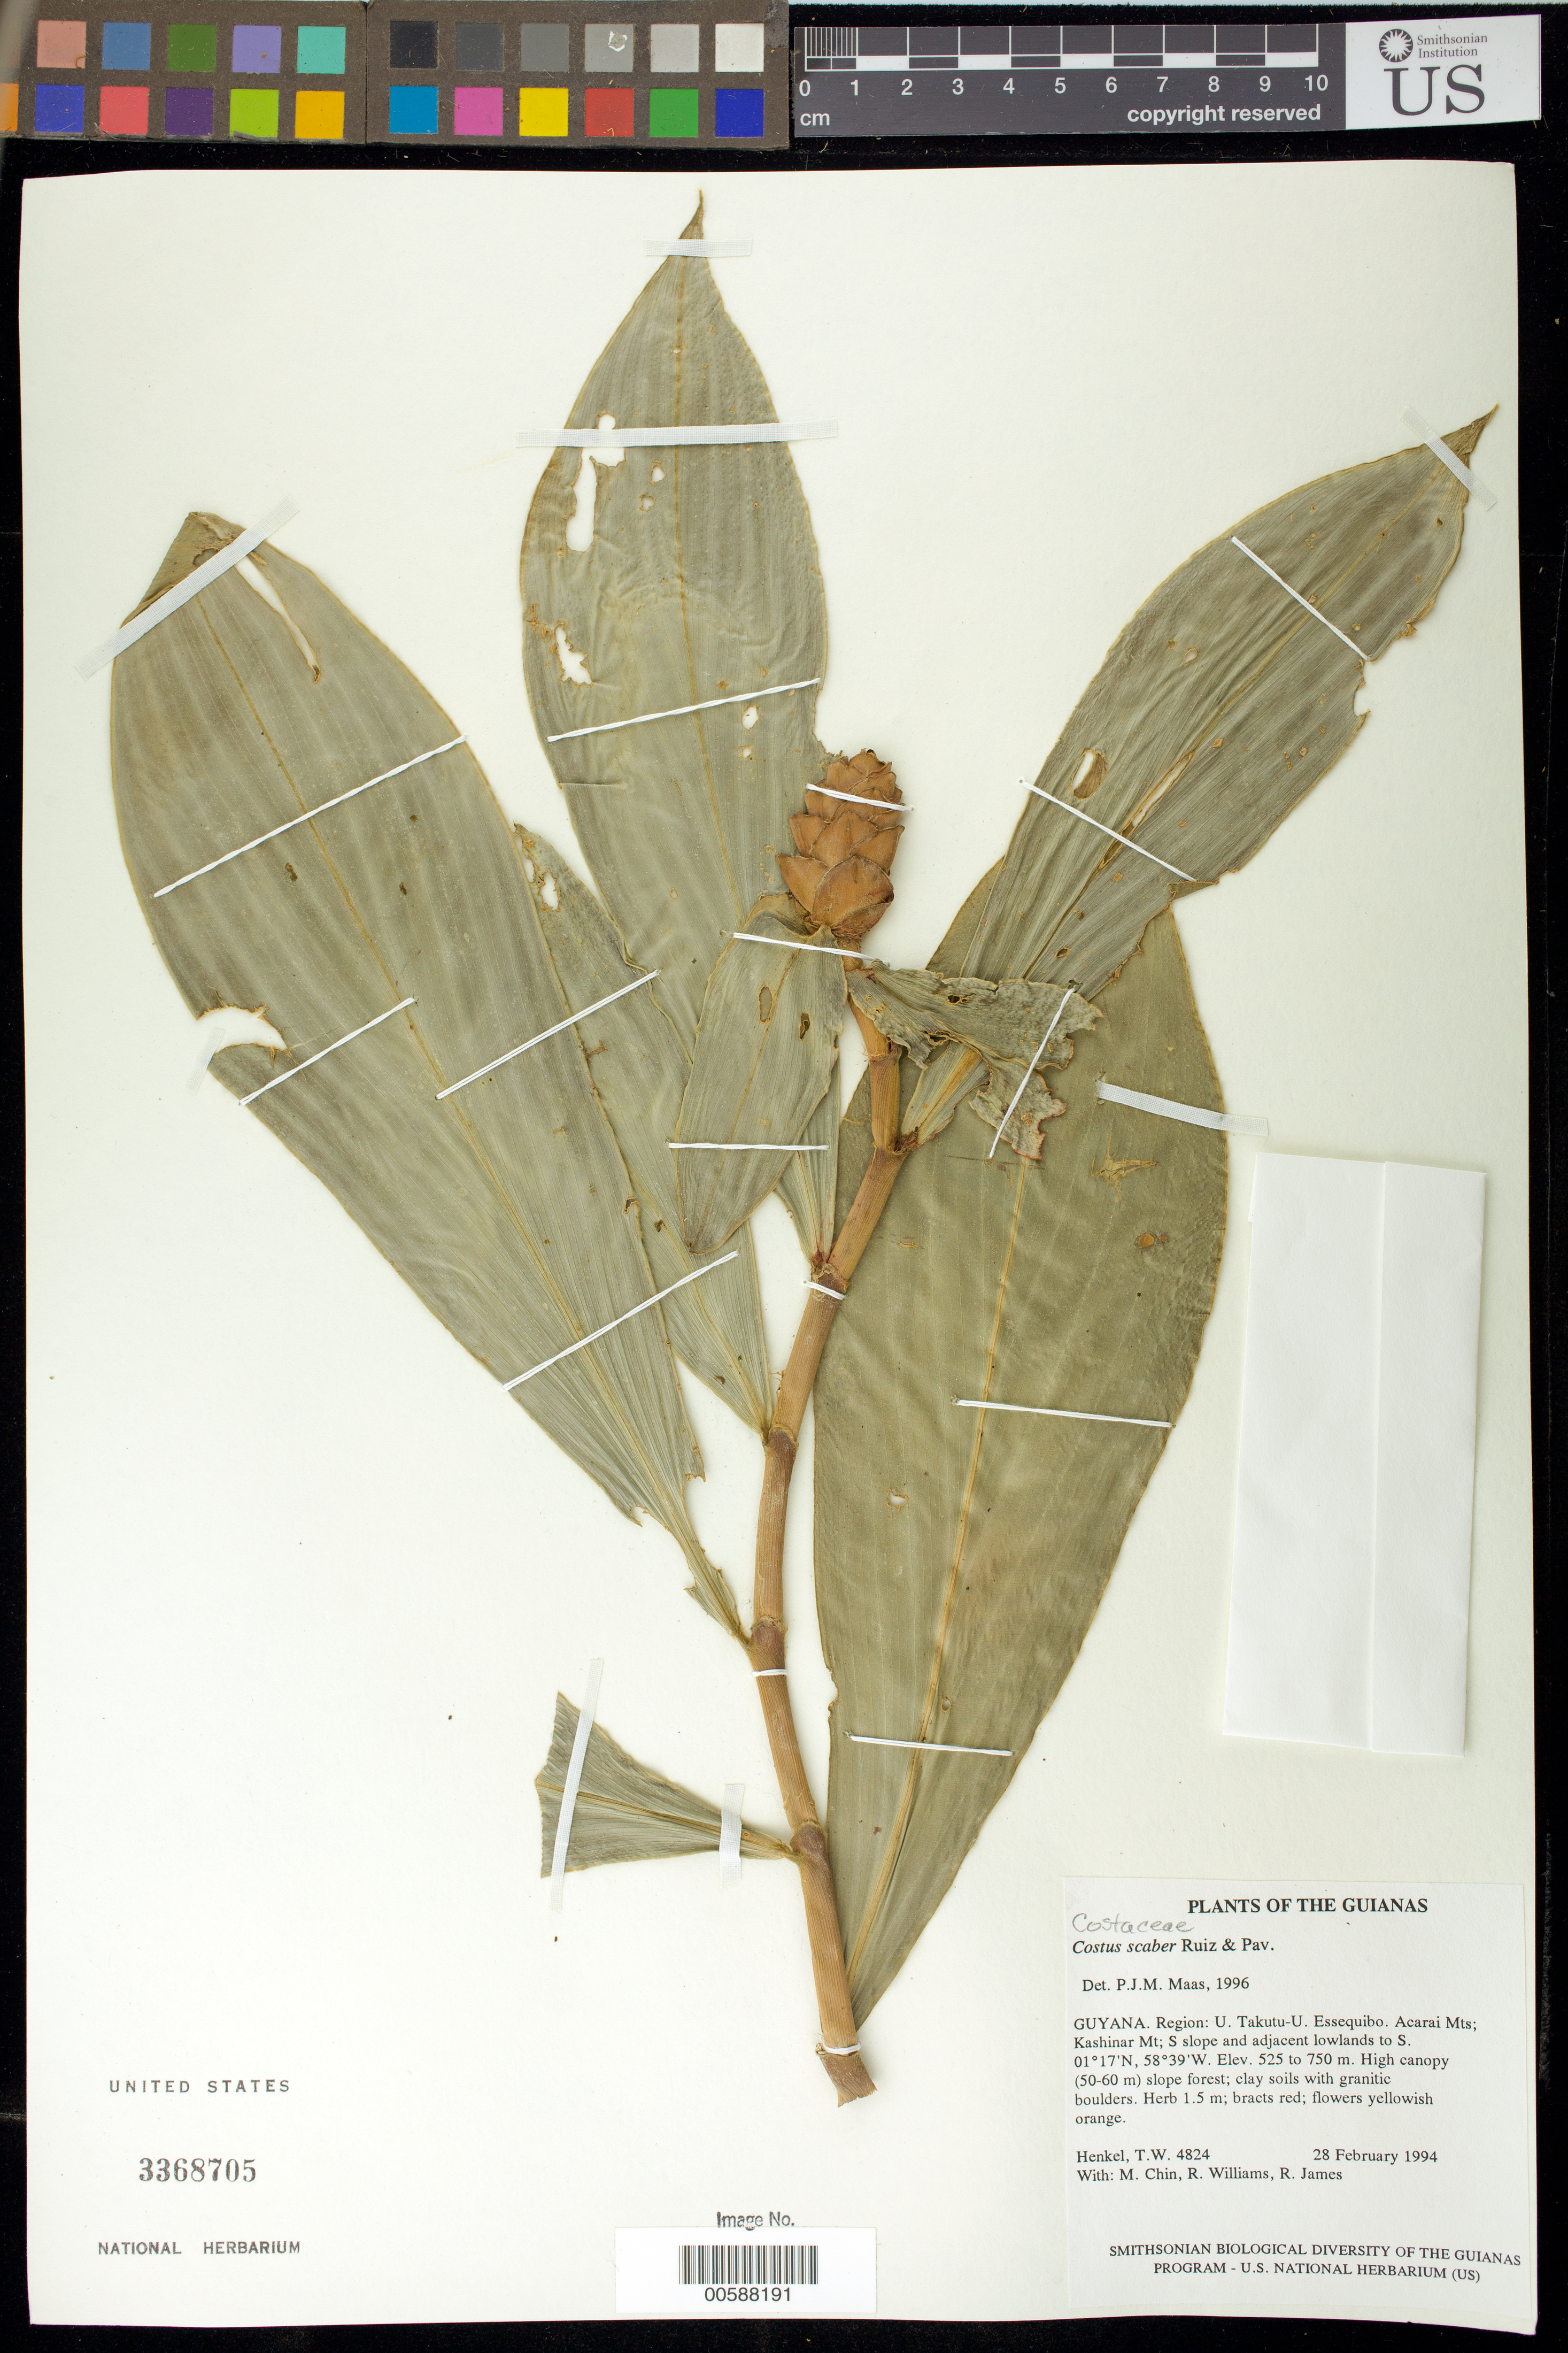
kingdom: Plantae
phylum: Tracheophyta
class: Liliopsida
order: Zingiberales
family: Costaceae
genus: Costus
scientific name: Costus scaber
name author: Ruiz & Pav.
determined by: Maas, Paul J. M.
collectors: T. Henkel, M. Chin, R. Williams & R. James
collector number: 4824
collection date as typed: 28 February 1994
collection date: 1994-02-28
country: Guyana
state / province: U. Takutu-U. Essequibo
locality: Acarai Mts; Kashinar Mt; S slope and adjacent lowlands to S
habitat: High canopy (50-60 m) slope forest; clay soils with granitic boulders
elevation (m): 525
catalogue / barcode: US 3368705